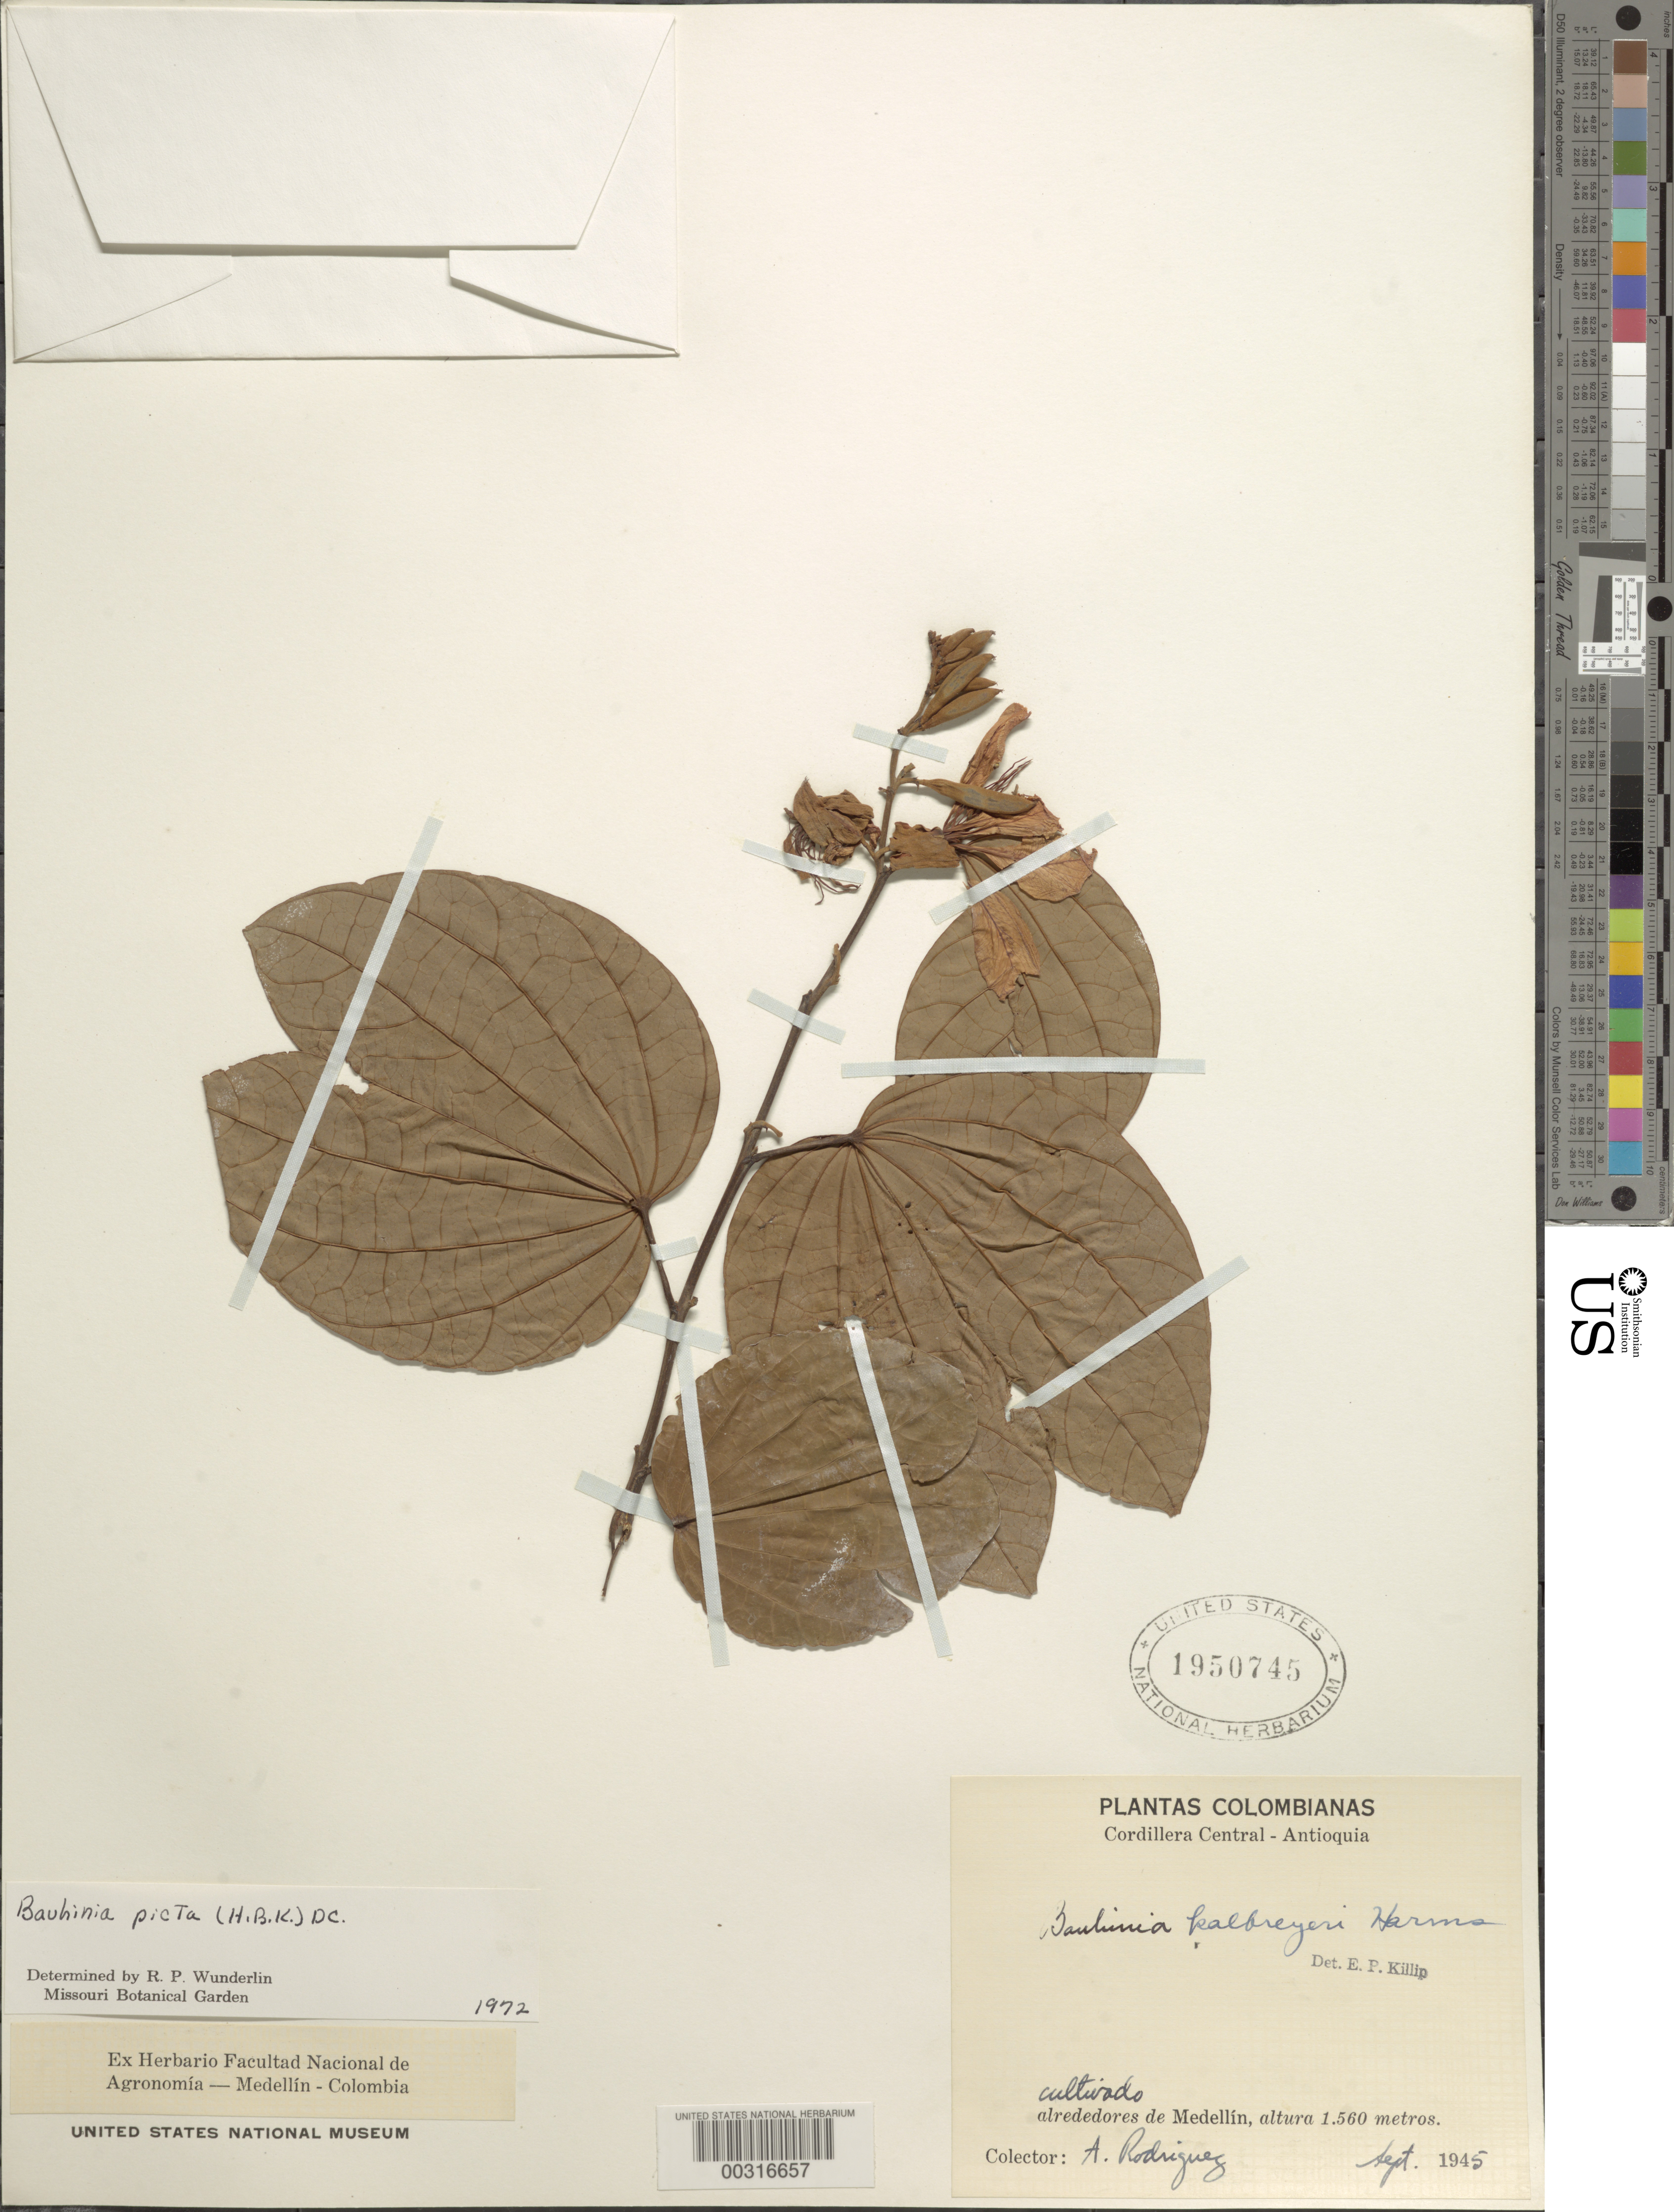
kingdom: Plantae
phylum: Tracheophyta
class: Magnoliopsida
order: Fabales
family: Fabaceae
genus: Bauhinia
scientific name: Bauhinia picta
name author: (Humb. & Bonpl.) DC.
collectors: A. Rodriguez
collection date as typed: Sep 1945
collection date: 1945-09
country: Colombia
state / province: Antioquia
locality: Vicinity of Medellin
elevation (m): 1560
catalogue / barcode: US 1950745